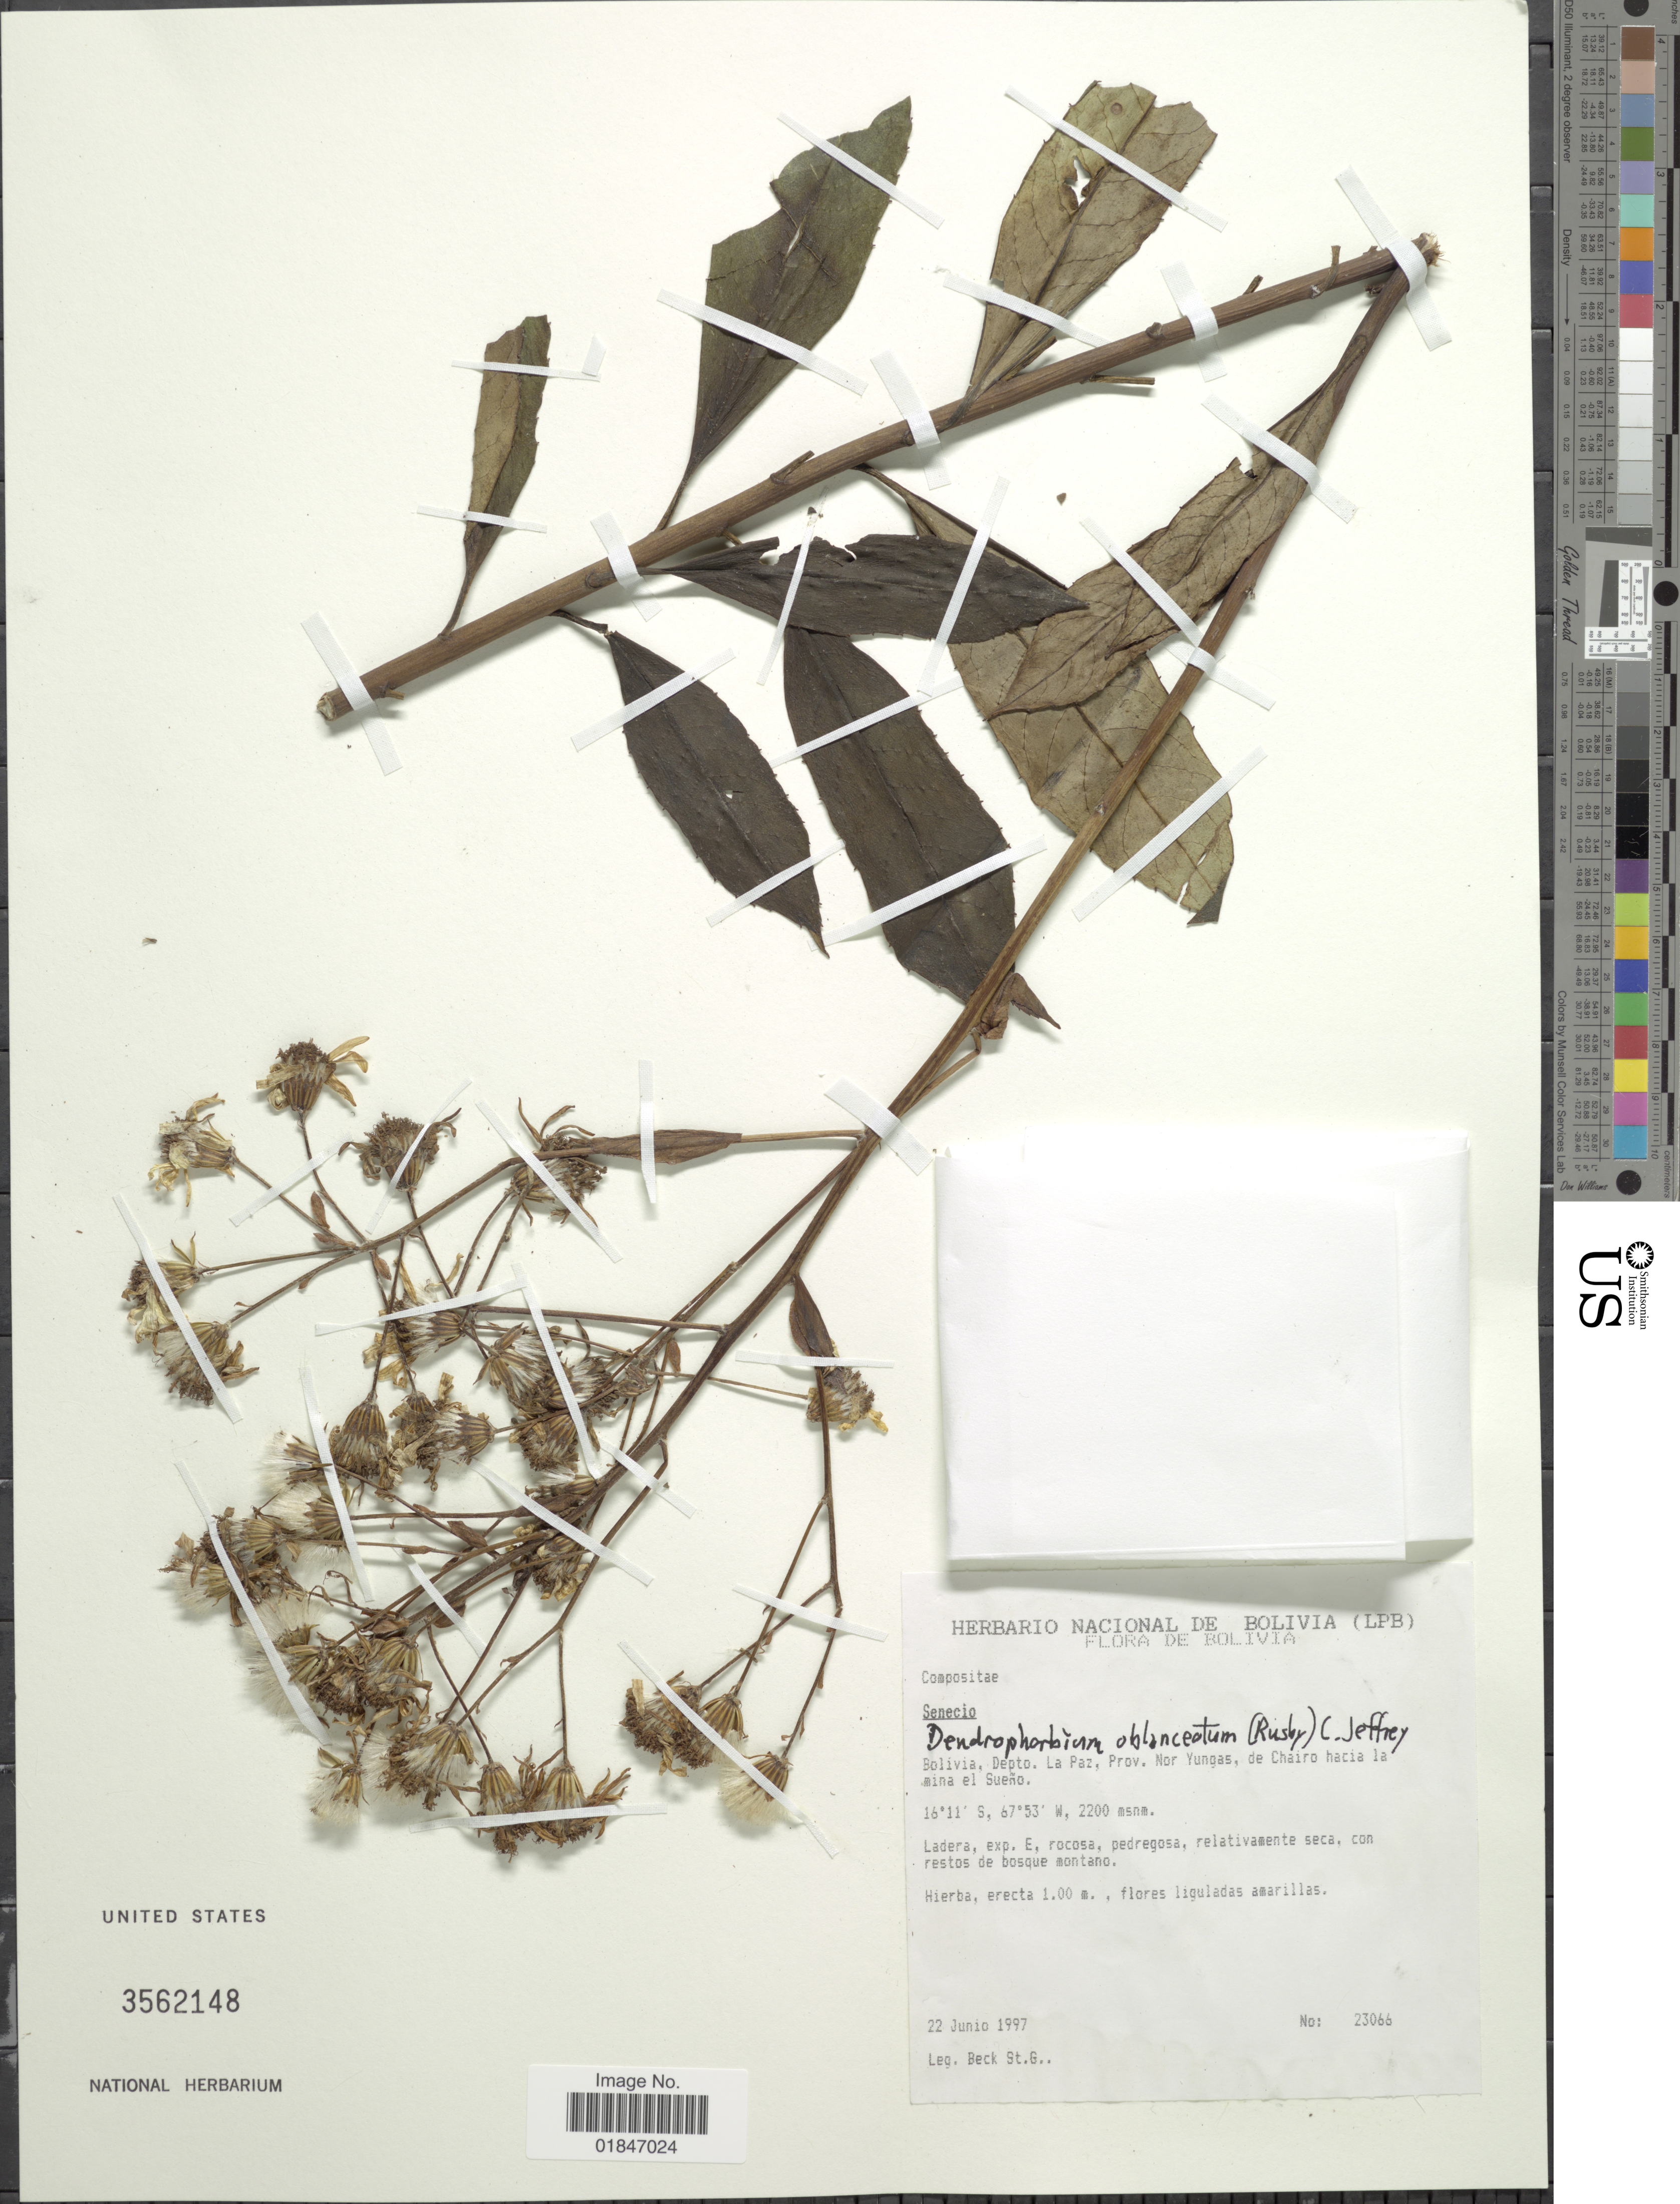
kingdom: Plantae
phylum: Tracheophyta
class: Magnoliopsida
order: Asterales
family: Asteraceae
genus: Dendrophorbium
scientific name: Dendrophorbium oblanceolatus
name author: (Rusby) C. Jeffrey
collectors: S. G. Beck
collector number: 23066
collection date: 1997-06-22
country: Bolivia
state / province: La Paz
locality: Bolivia, Depto. La Paz. Nor Yungas, de Chairo hacia la mina el Sueno.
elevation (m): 2200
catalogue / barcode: US 3562148